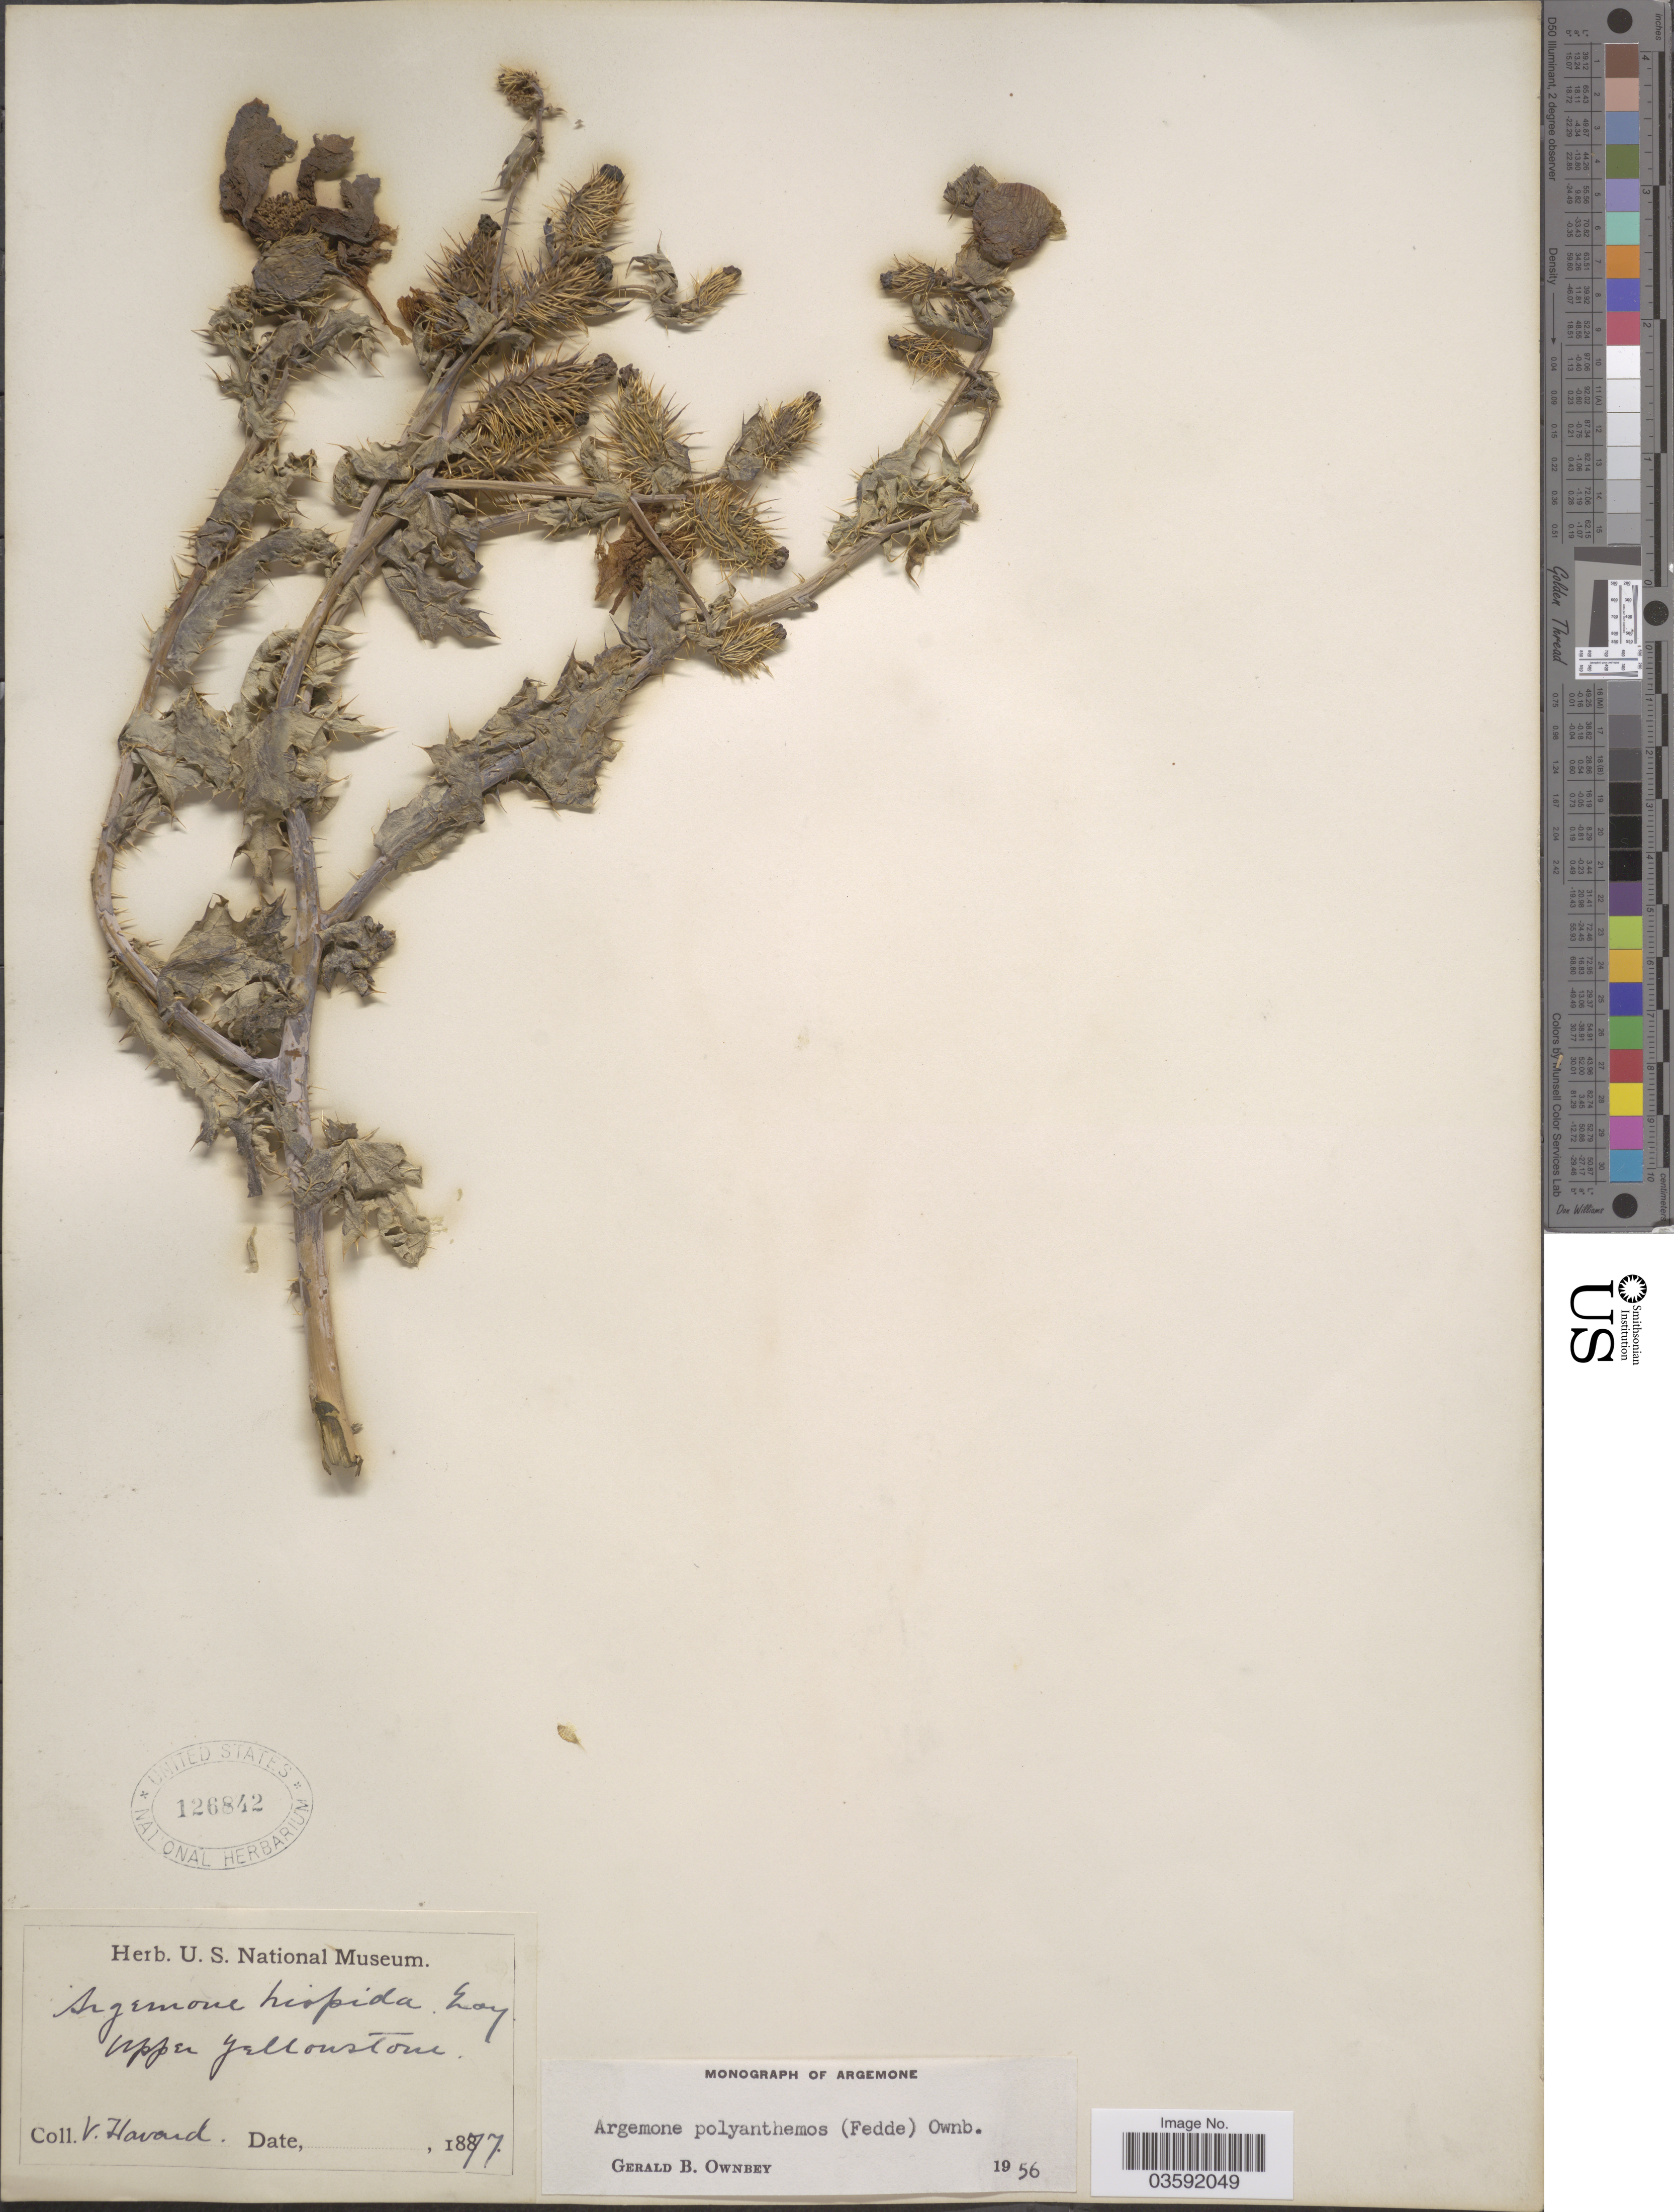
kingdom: Plantae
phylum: Tracheophyta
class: Magnoliopsida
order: Ranunculales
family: Papaveraceae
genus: Argemone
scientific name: Argemone polyanthemos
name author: (Fedde) G.B. Ownbey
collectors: V. Havard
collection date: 1877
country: United States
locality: Upper Yellowstone.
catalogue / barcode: US 126842